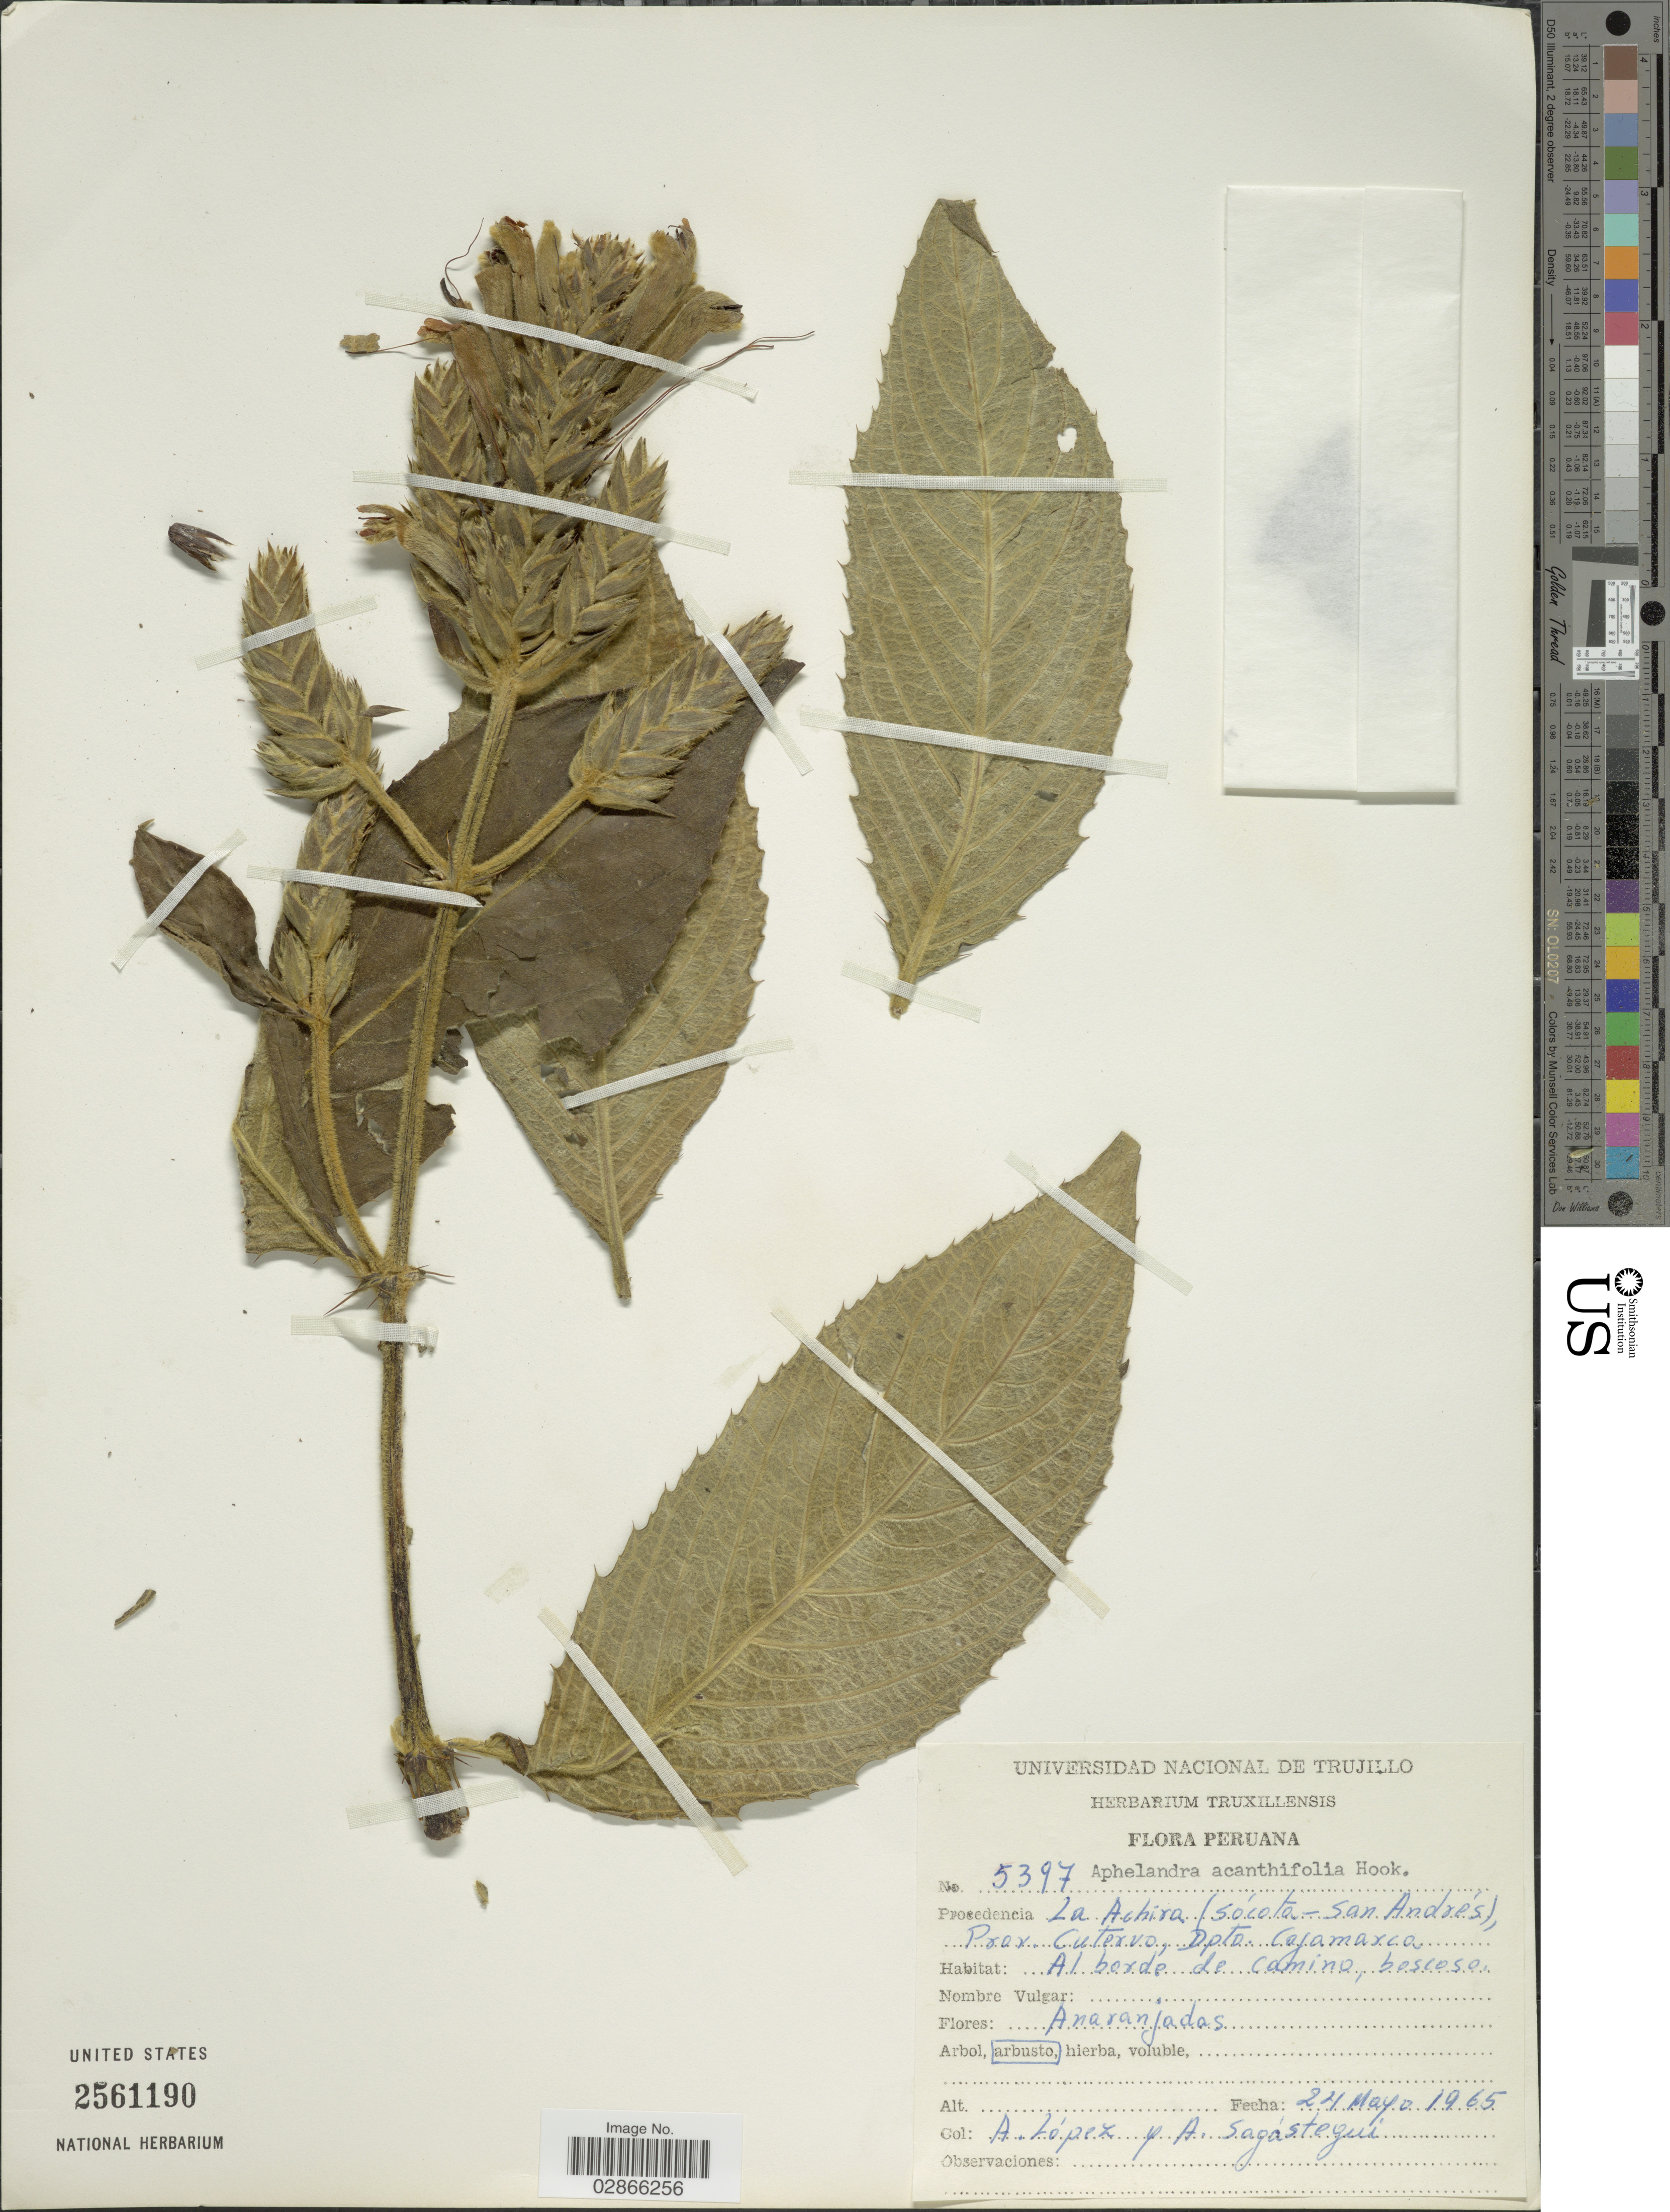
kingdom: Plantae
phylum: Tracheophyta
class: Magnoliopsida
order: Lamiales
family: Acanthaceae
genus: Aphelandra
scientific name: Aphelandra acanthifolia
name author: Hook.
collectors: A. López & A. Sagastegui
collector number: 5397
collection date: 1965-05-24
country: Peru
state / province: Cajamarca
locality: La Achira (sócota-San Andrés), Prov. Cutervo, Dpto. Cajamarca.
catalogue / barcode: US 2561190